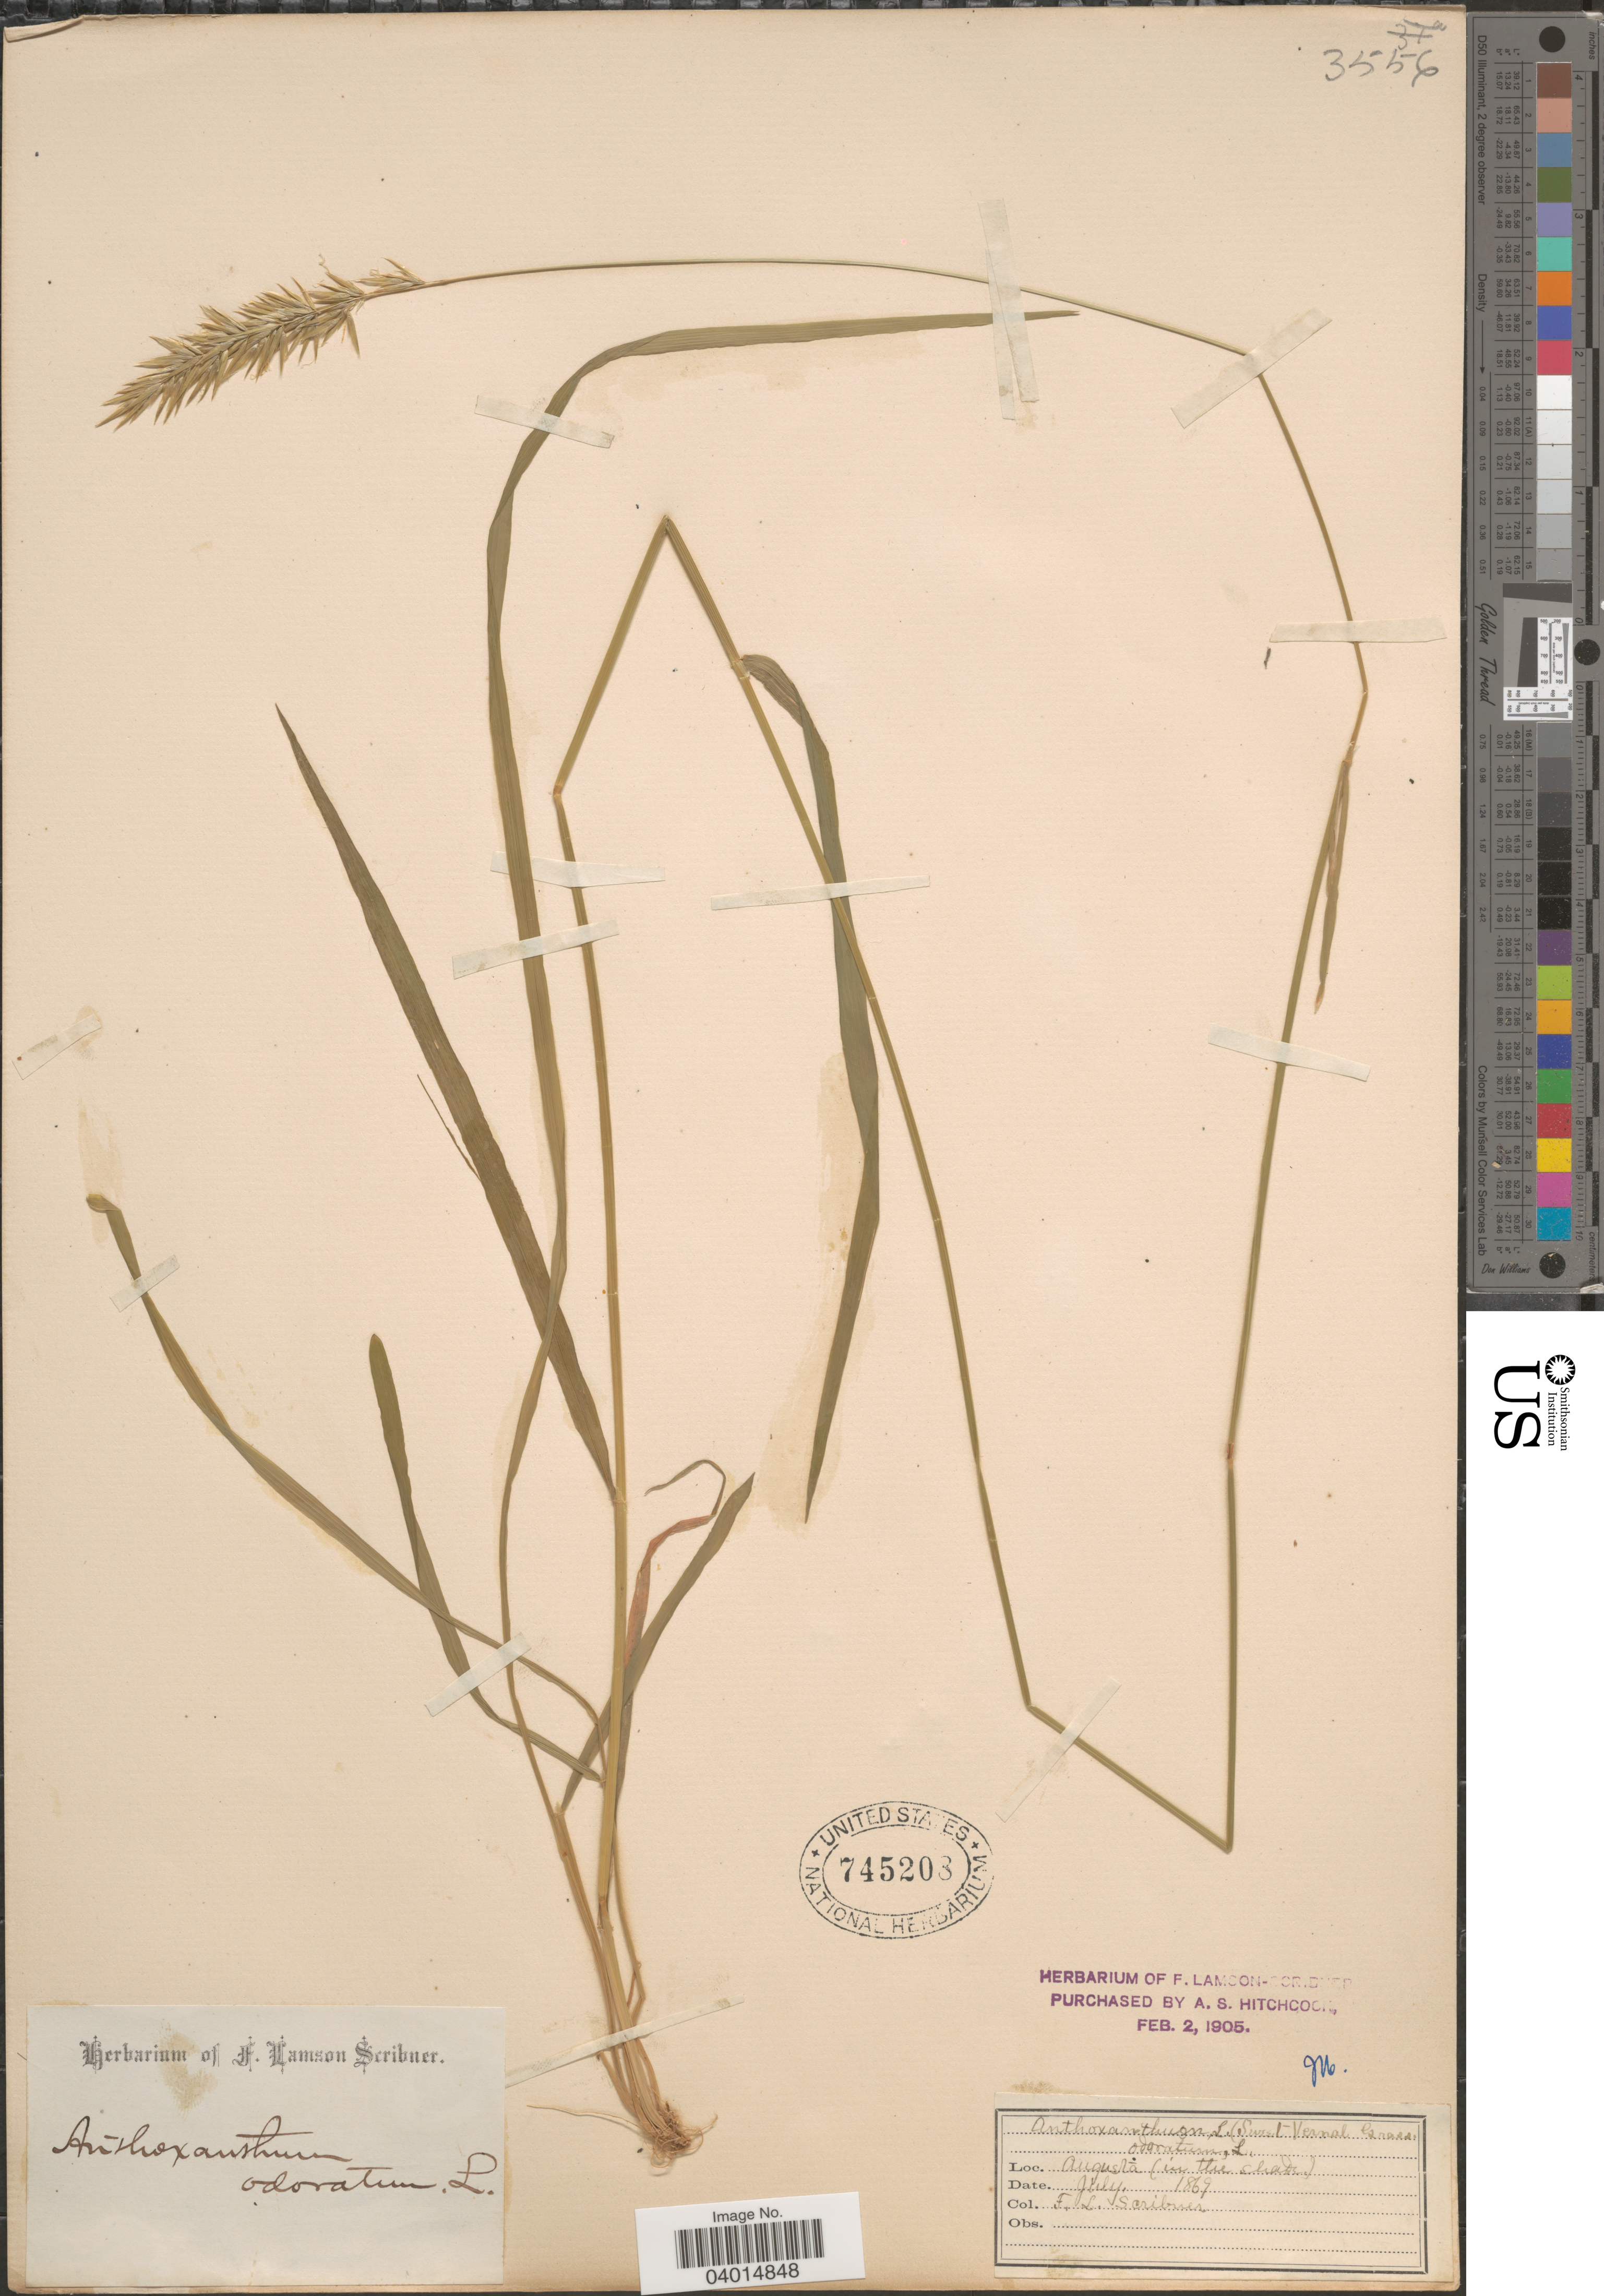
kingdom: Plantae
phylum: Tracheophyta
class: Liliopsida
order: Poales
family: Poaceae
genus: Anthoxanthum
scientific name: Anthoxanthum odoratum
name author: L.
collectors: F. Lamson-Scribner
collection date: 1869-07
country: United States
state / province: Maine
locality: Augusta (in the shade).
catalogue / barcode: US 745208